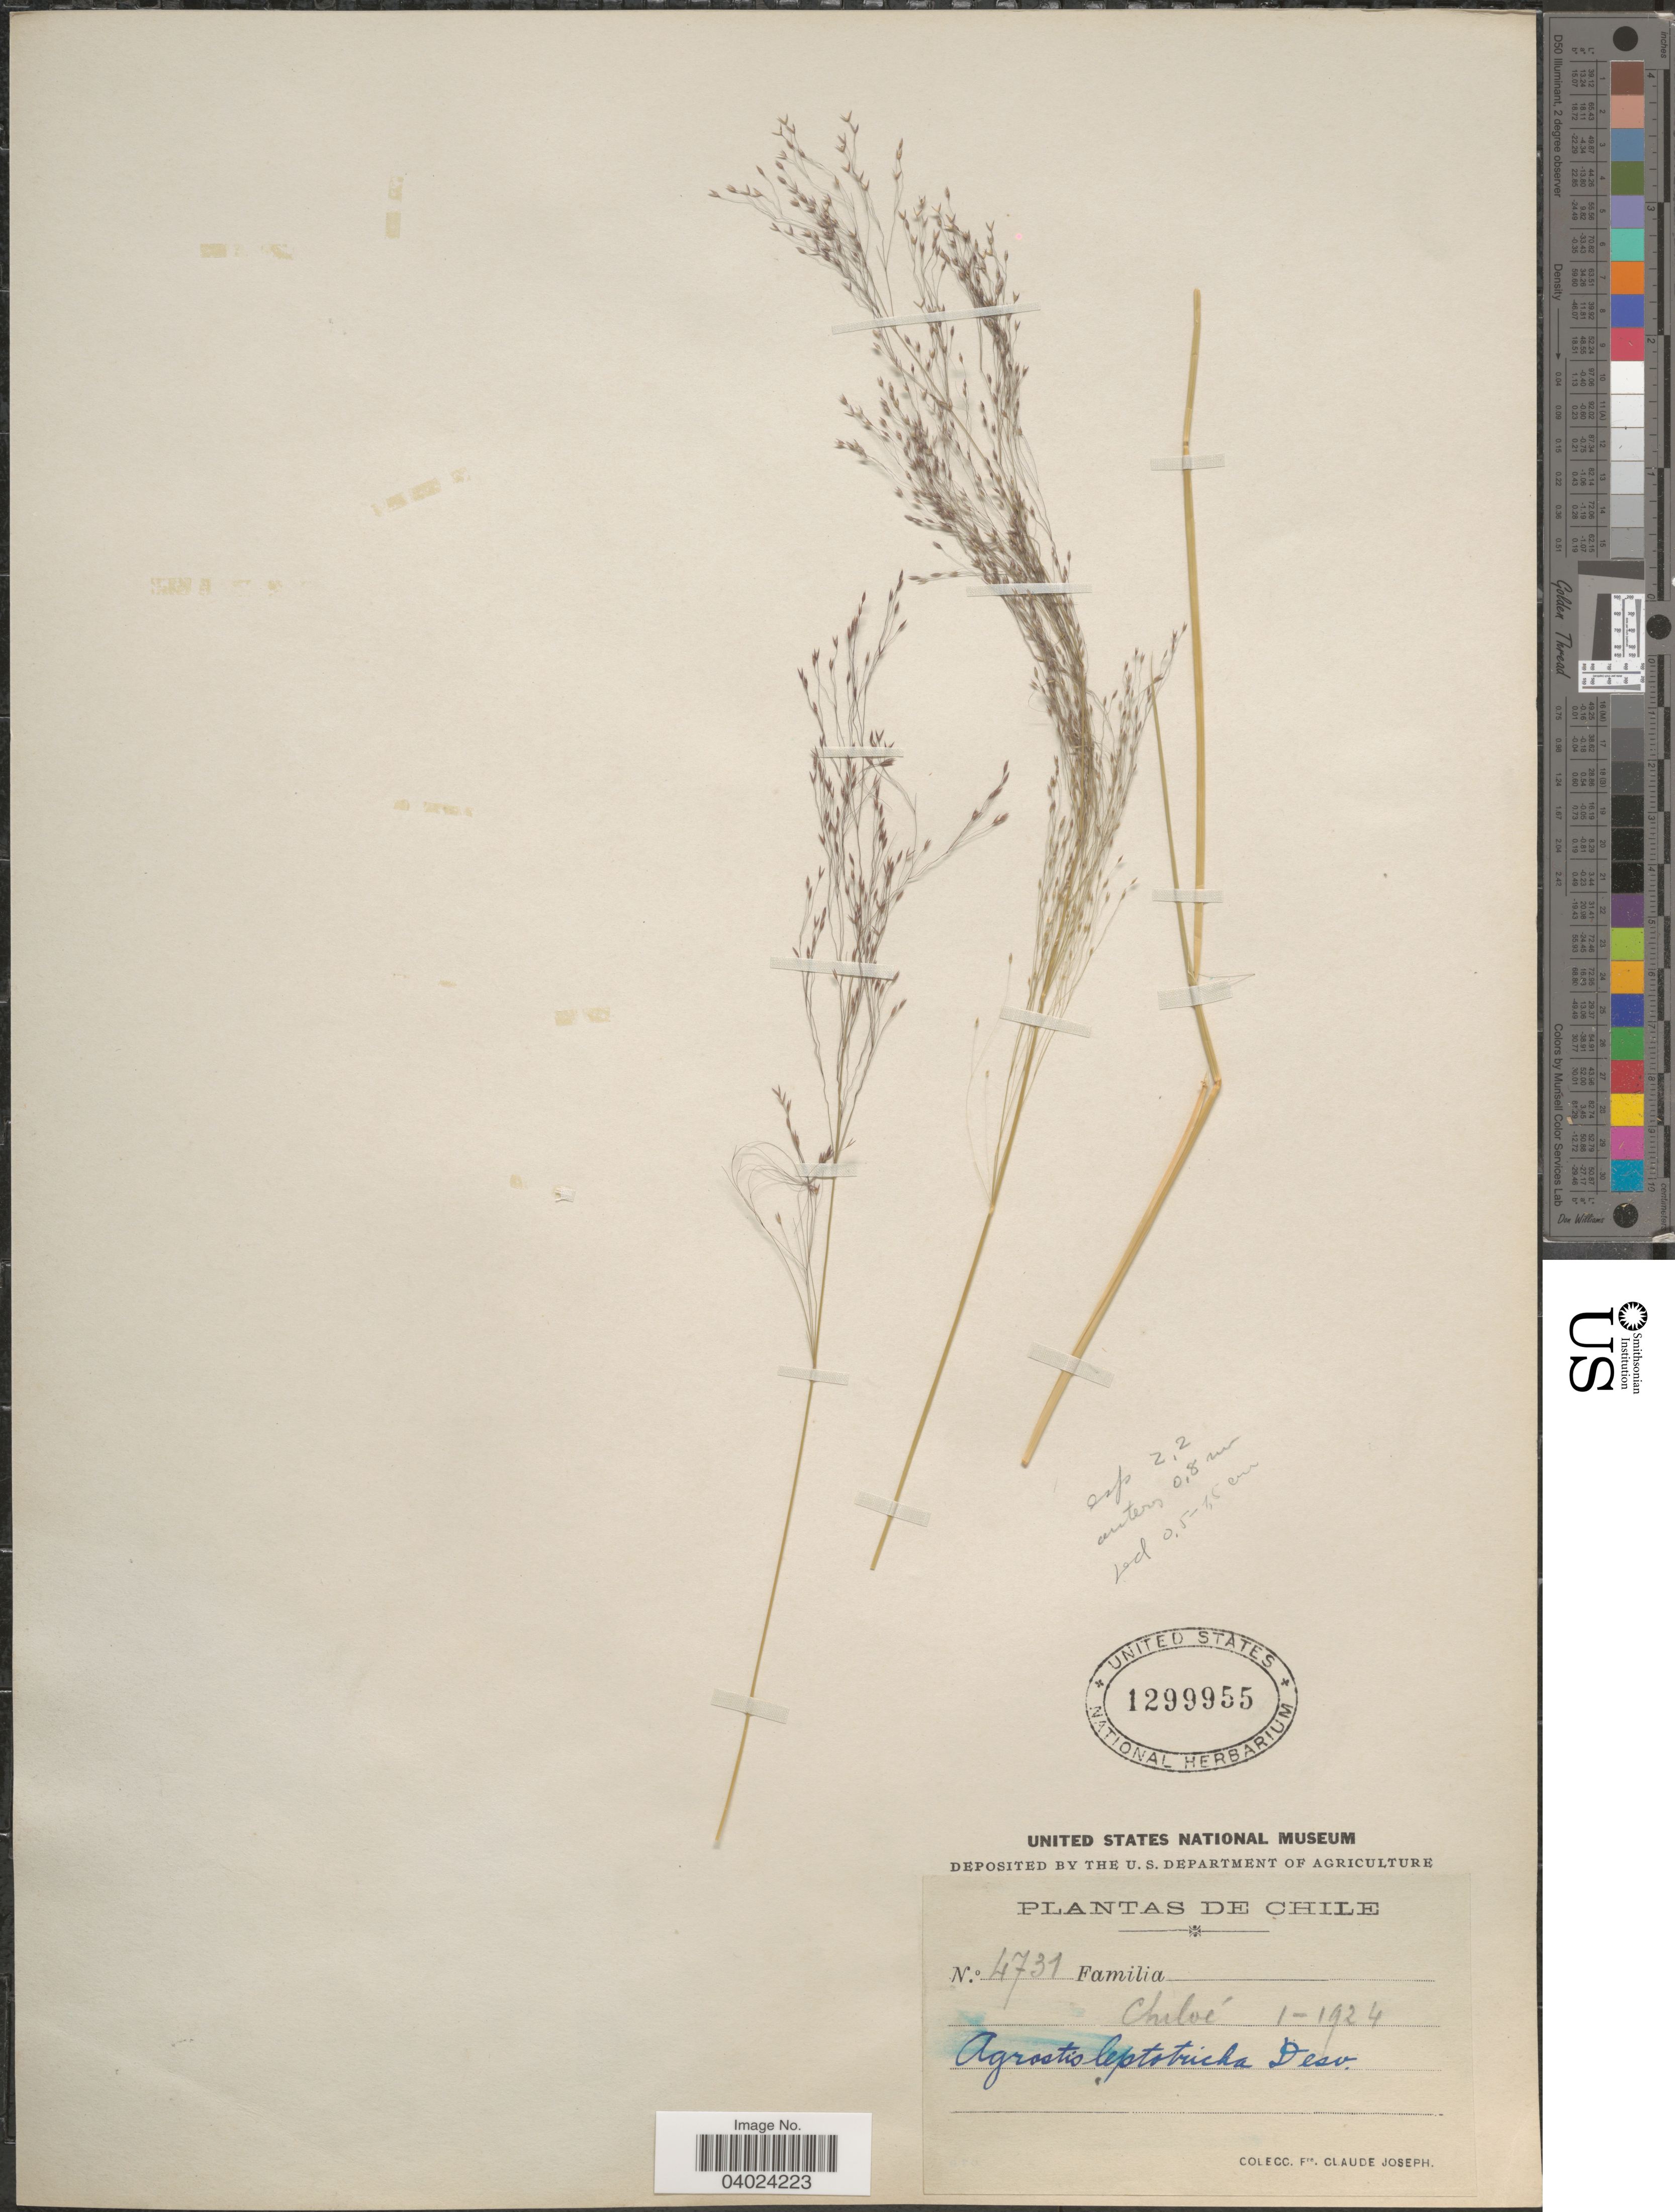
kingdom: Plantae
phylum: Tracheophyta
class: Liliopsida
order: Poales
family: Poaceae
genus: Agrostis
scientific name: Agrostis leptotricha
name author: É. Desv.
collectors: Bro. Claude-Joseph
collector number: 4731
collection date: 1924-01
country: Chile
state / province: Arica y Parinacota (XV)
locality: Chiloé.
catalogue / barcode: US 1299955